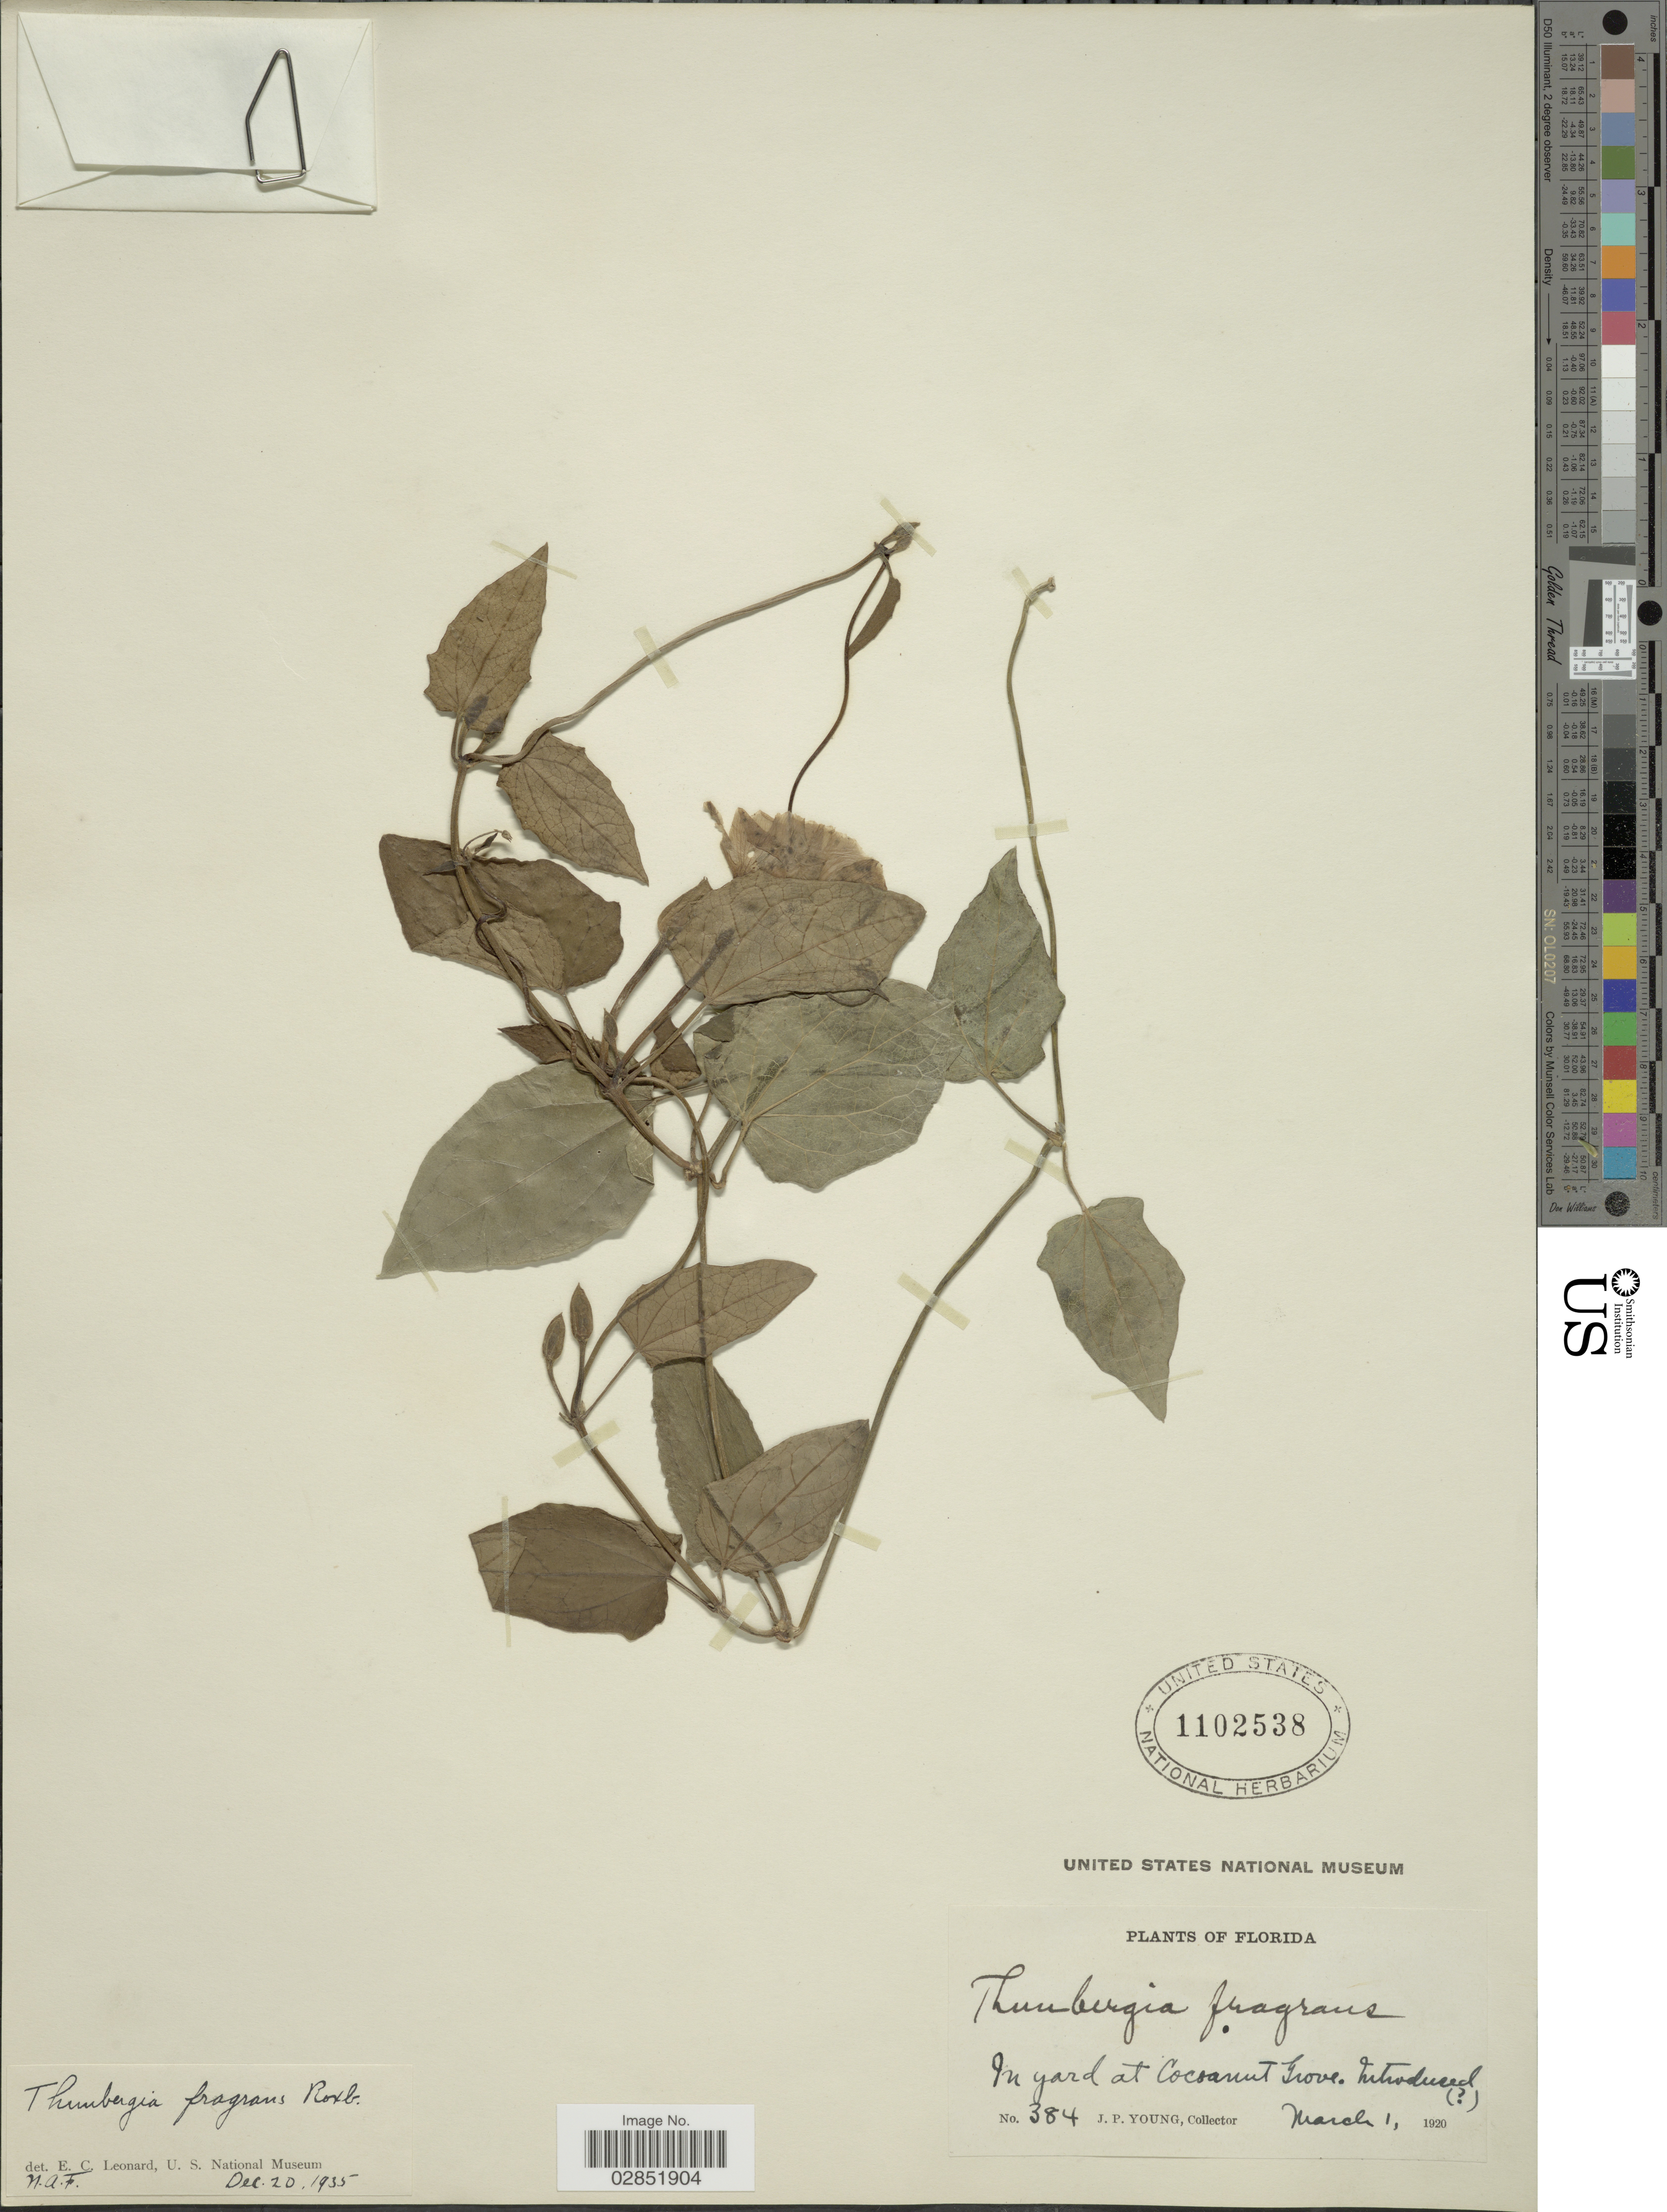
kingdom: Plantae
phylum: Tracheophyta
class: Magnoliopsida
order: Lamiales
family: Acanthaceae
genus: Thunbergia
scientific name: Thunbergia fragrans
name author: Roxb.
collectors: J. P. Young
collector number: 384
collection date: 1920-03-01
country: United States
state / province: Florida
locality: In yard at Cocoanut Grove.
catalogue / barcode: US 1102538